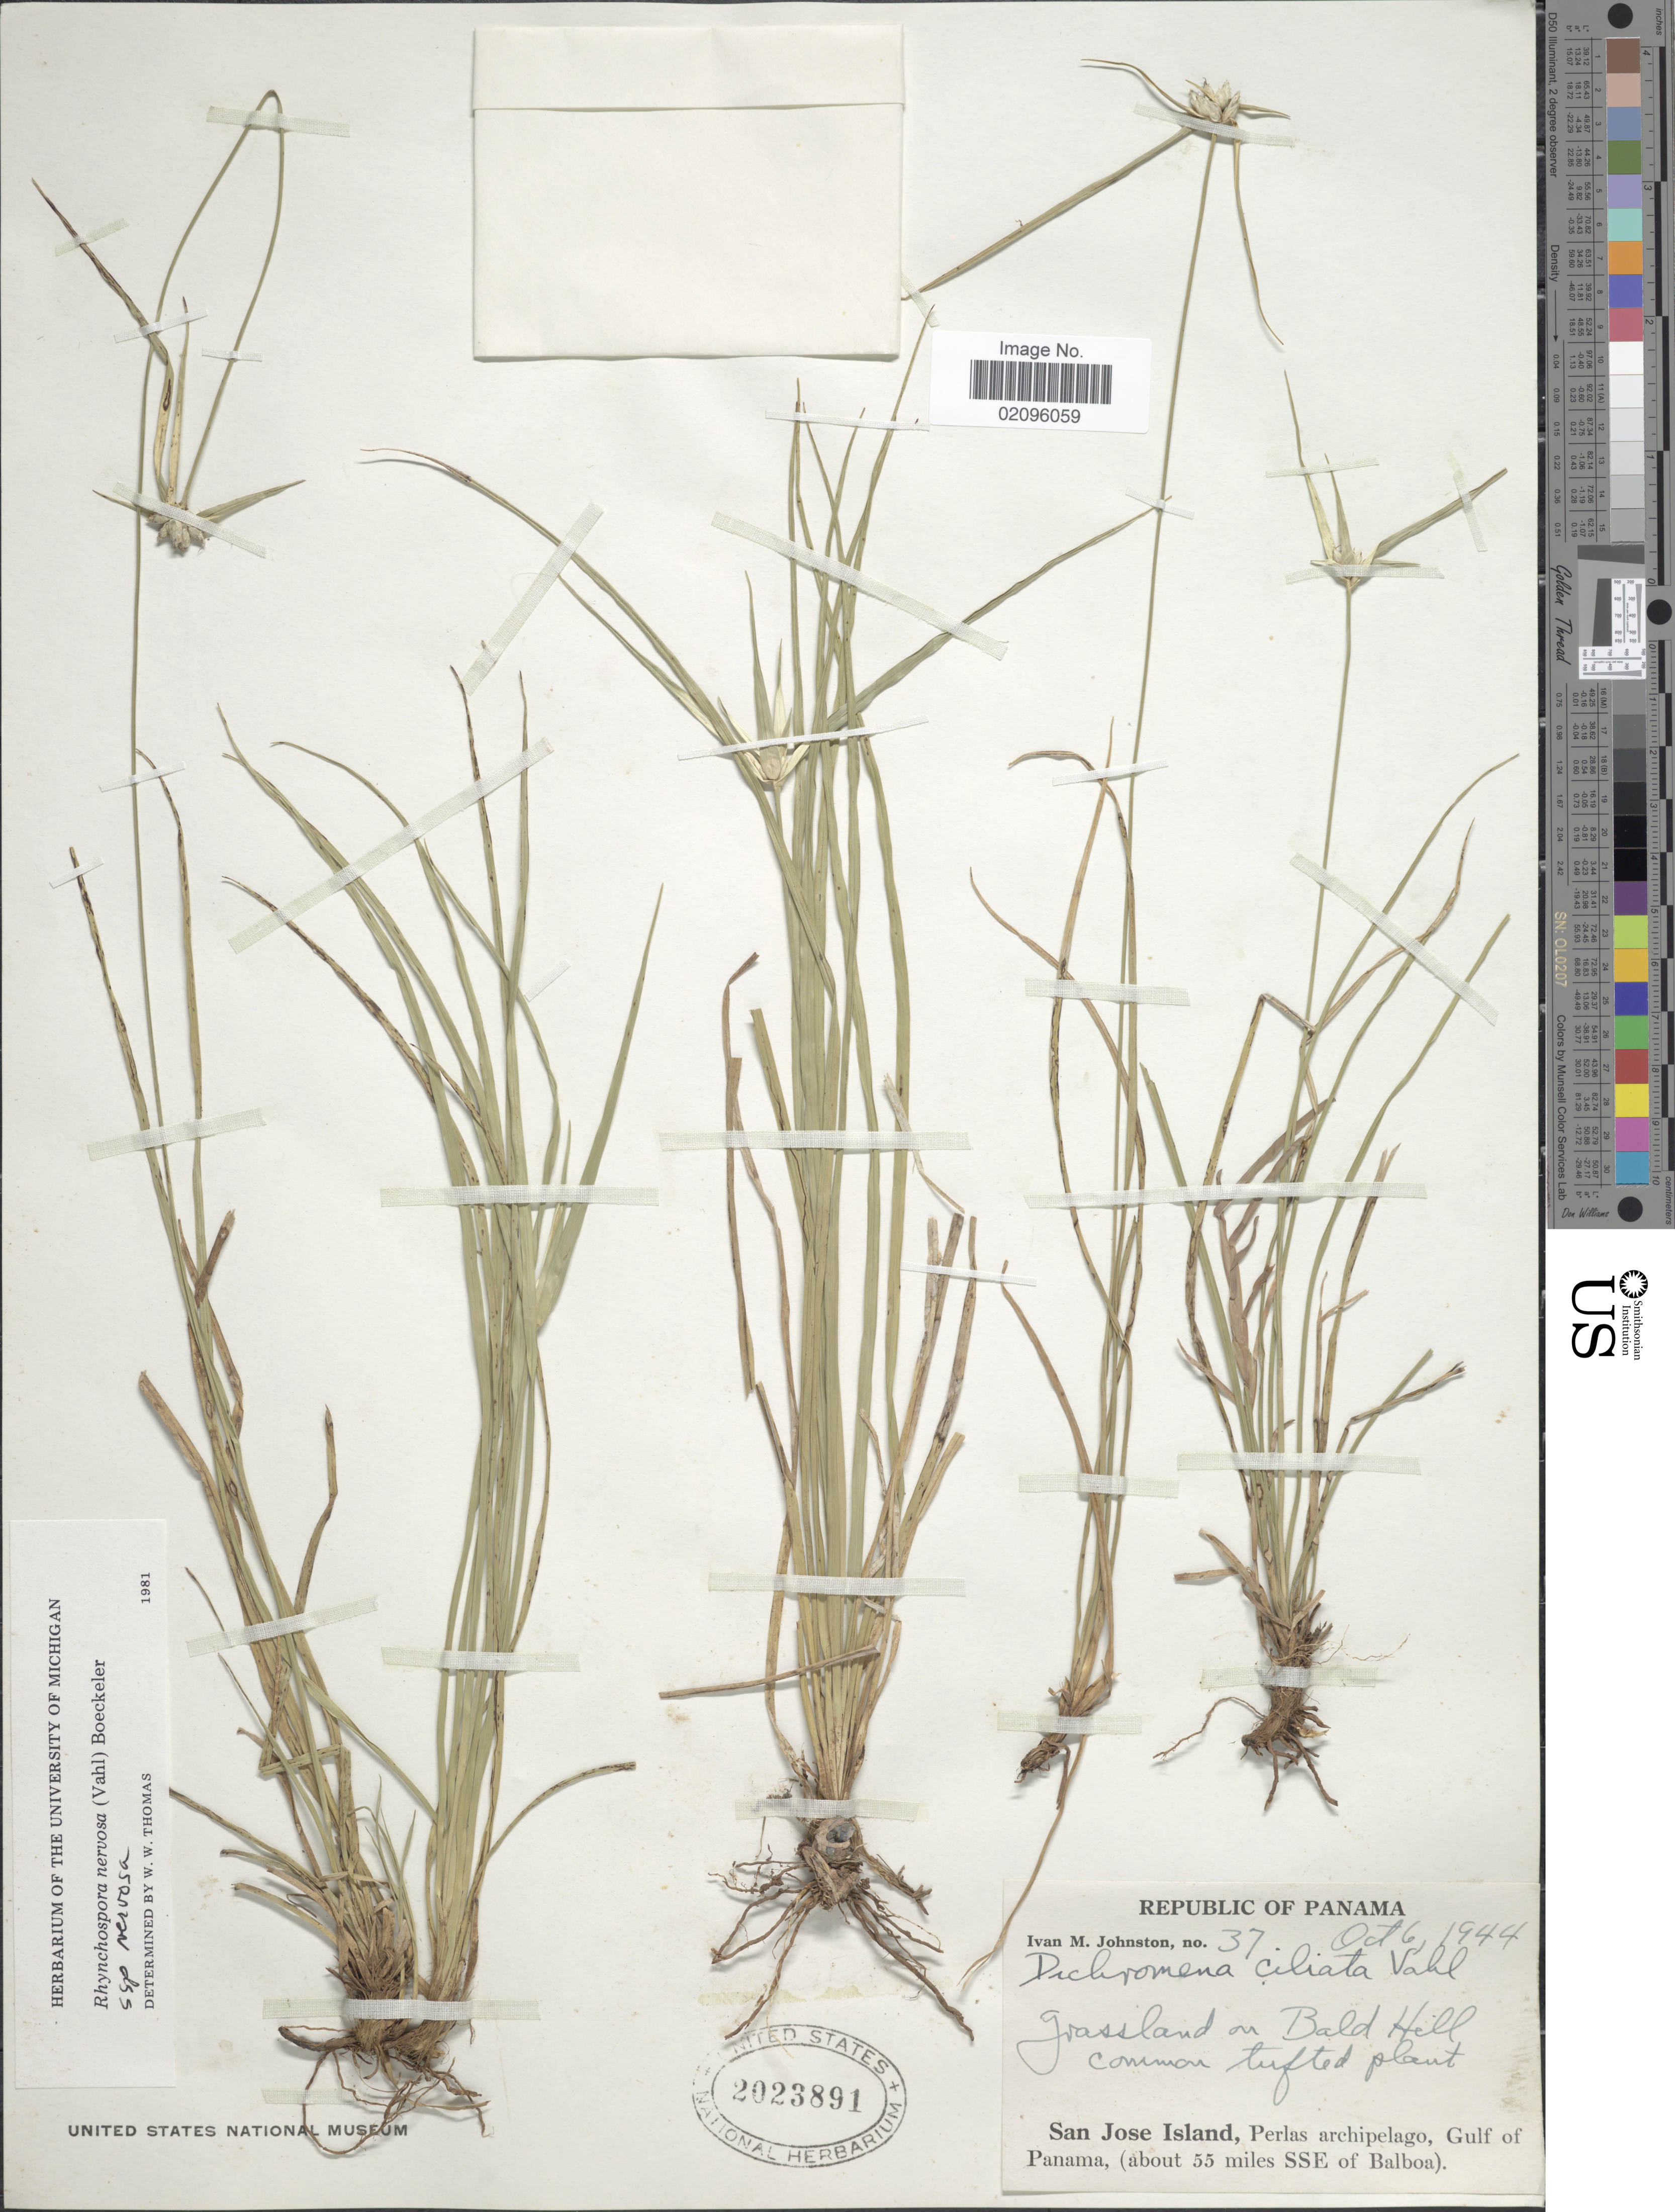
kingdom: Plantae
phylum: Tracheophyta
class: Liliopsida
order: Poales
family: Cyperaceae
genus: Rhynchospora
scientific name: Rhynchospora nervosa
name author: (Vahl) Boeckeler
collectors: I.M. Johnston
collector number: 37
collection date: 1944-10-06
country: Panama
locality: Grassland on Bald Hill, San Jose Island, Perlas archipelago, Gulf of Panama, (about 55 miles SSE of Balboa).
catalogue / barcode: US 2023891